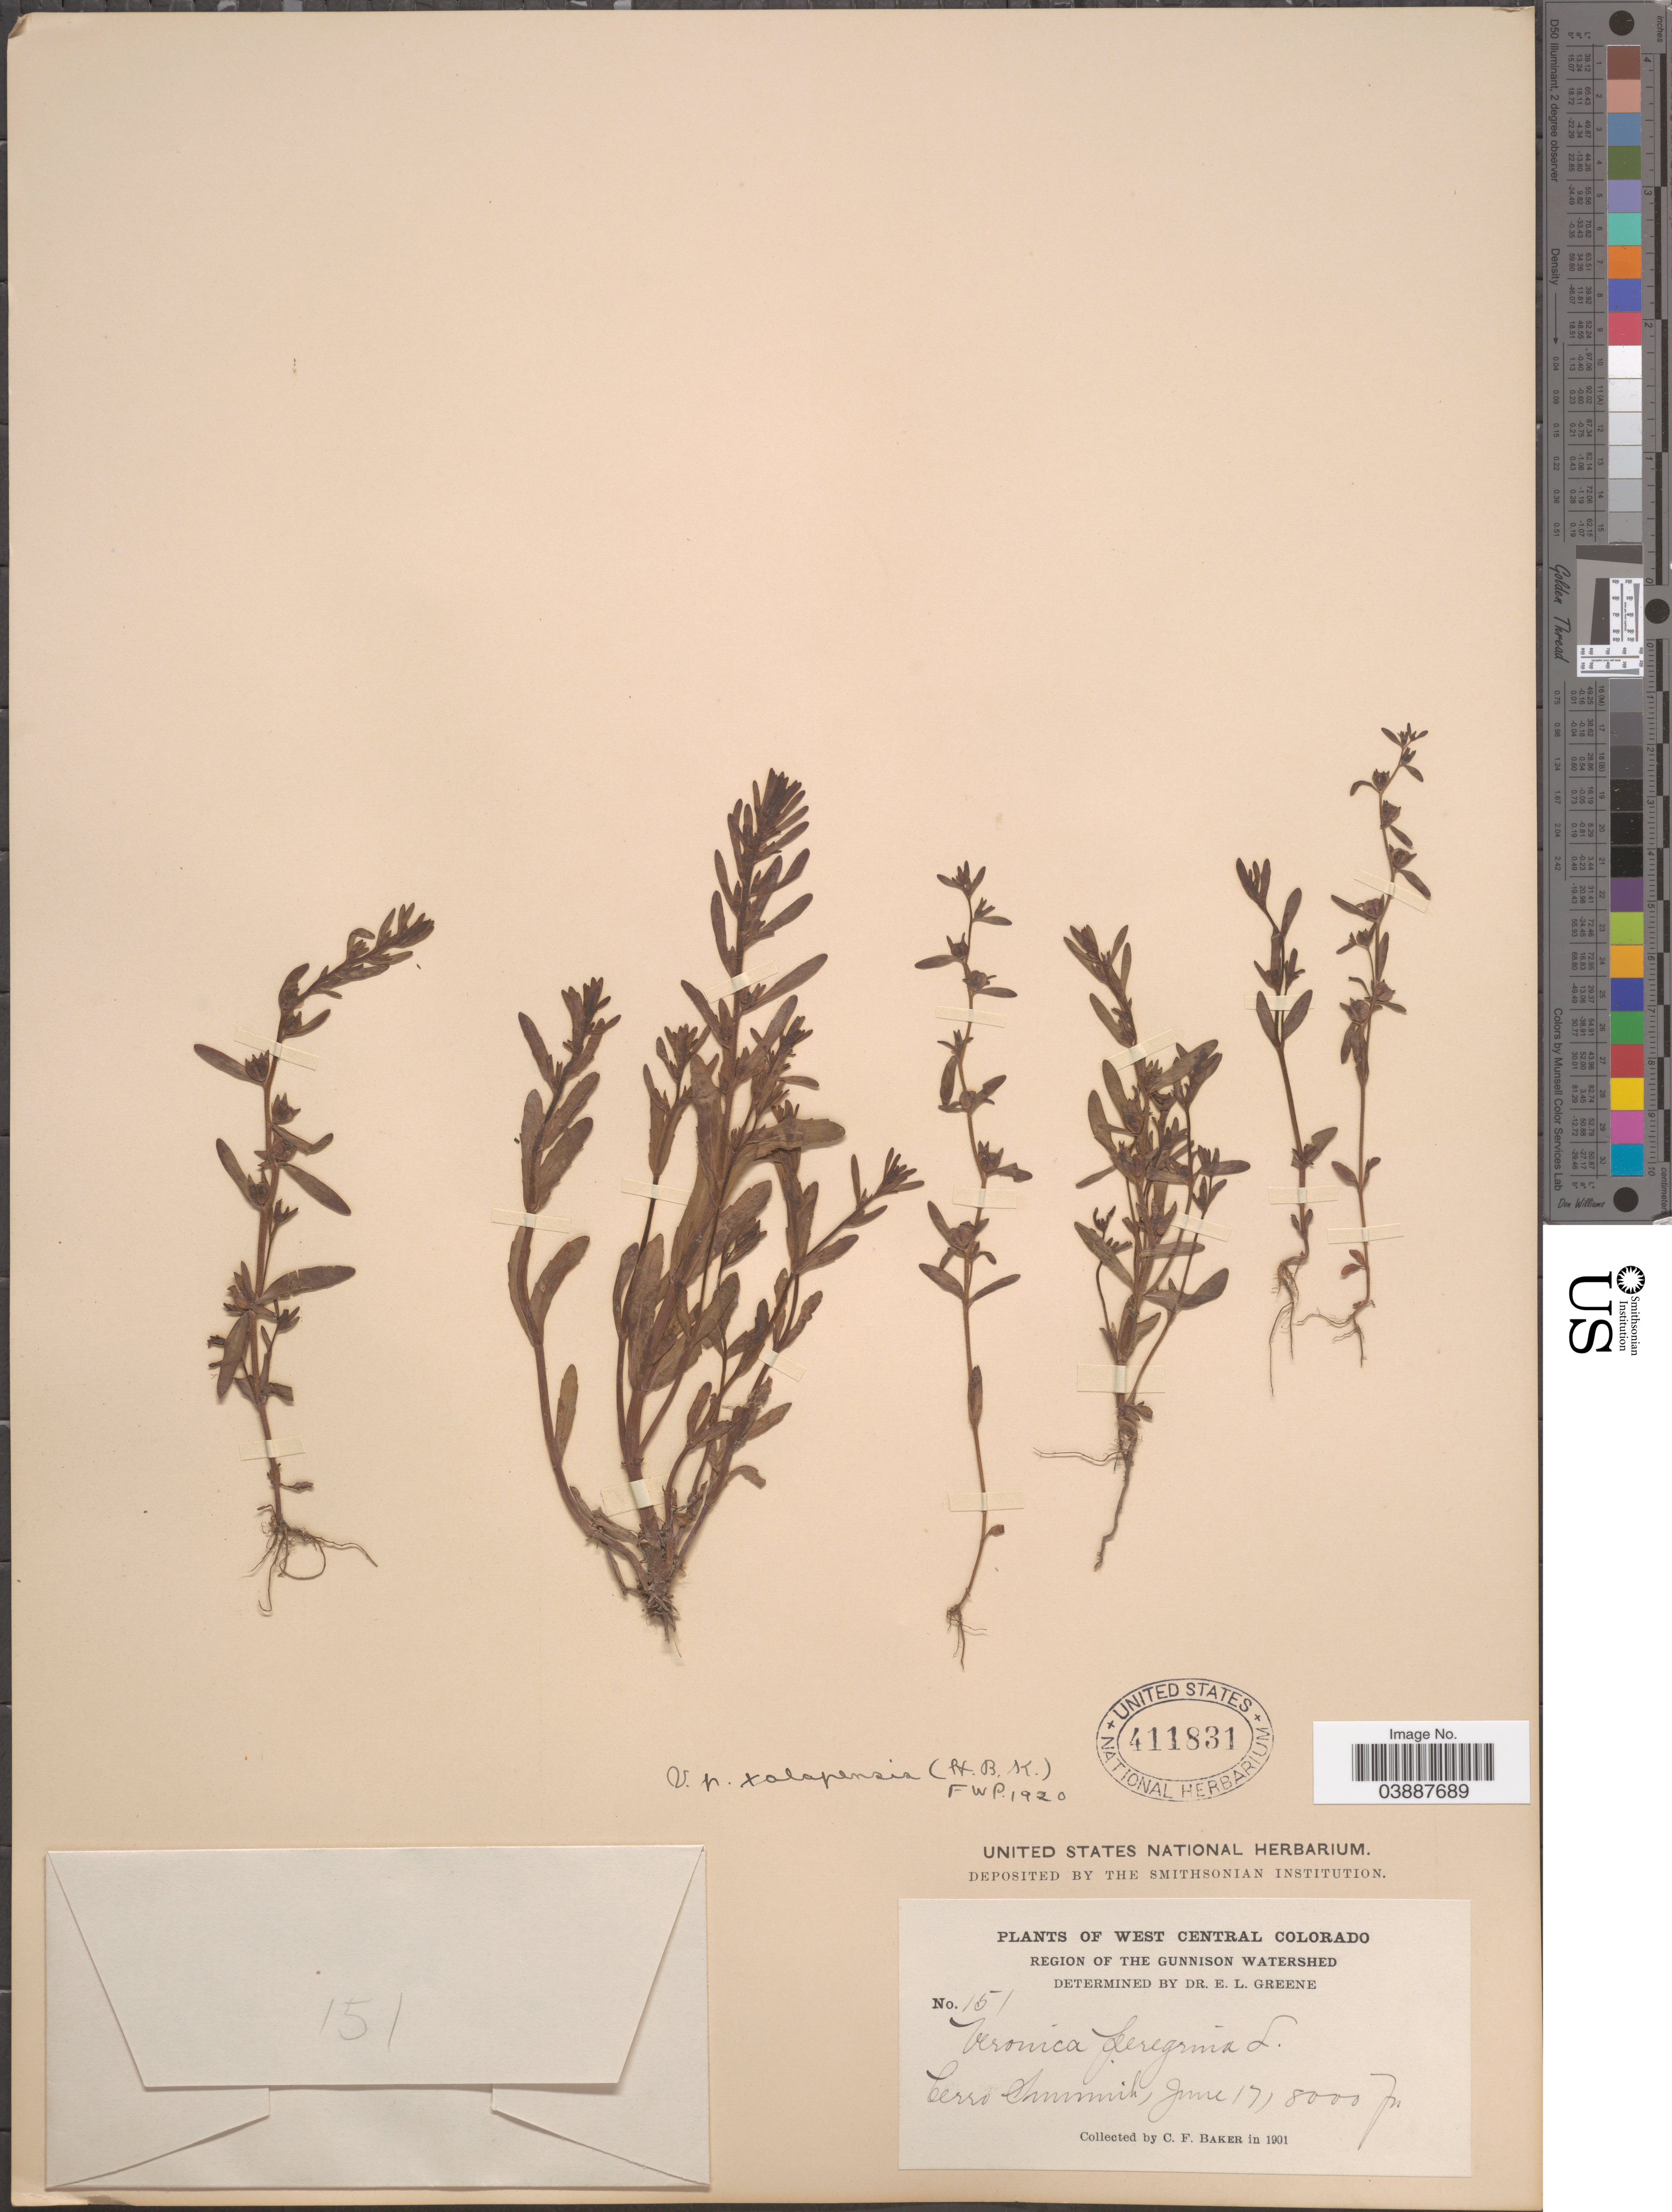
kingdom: Plantae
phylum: Tracheophyta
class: Magnoliopsida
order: Lamiales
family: Plantaginaceae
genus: Veronica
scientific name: Veronica peregrina var. xalapensis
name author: Kunth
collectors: C. F. Baker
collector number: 151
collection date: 1901-06-17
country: United States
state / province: Colorado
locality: West Central Colorado. Region of the Gunnison Watershed. Cerro Summit.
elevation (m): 2438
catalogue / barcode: US 411831